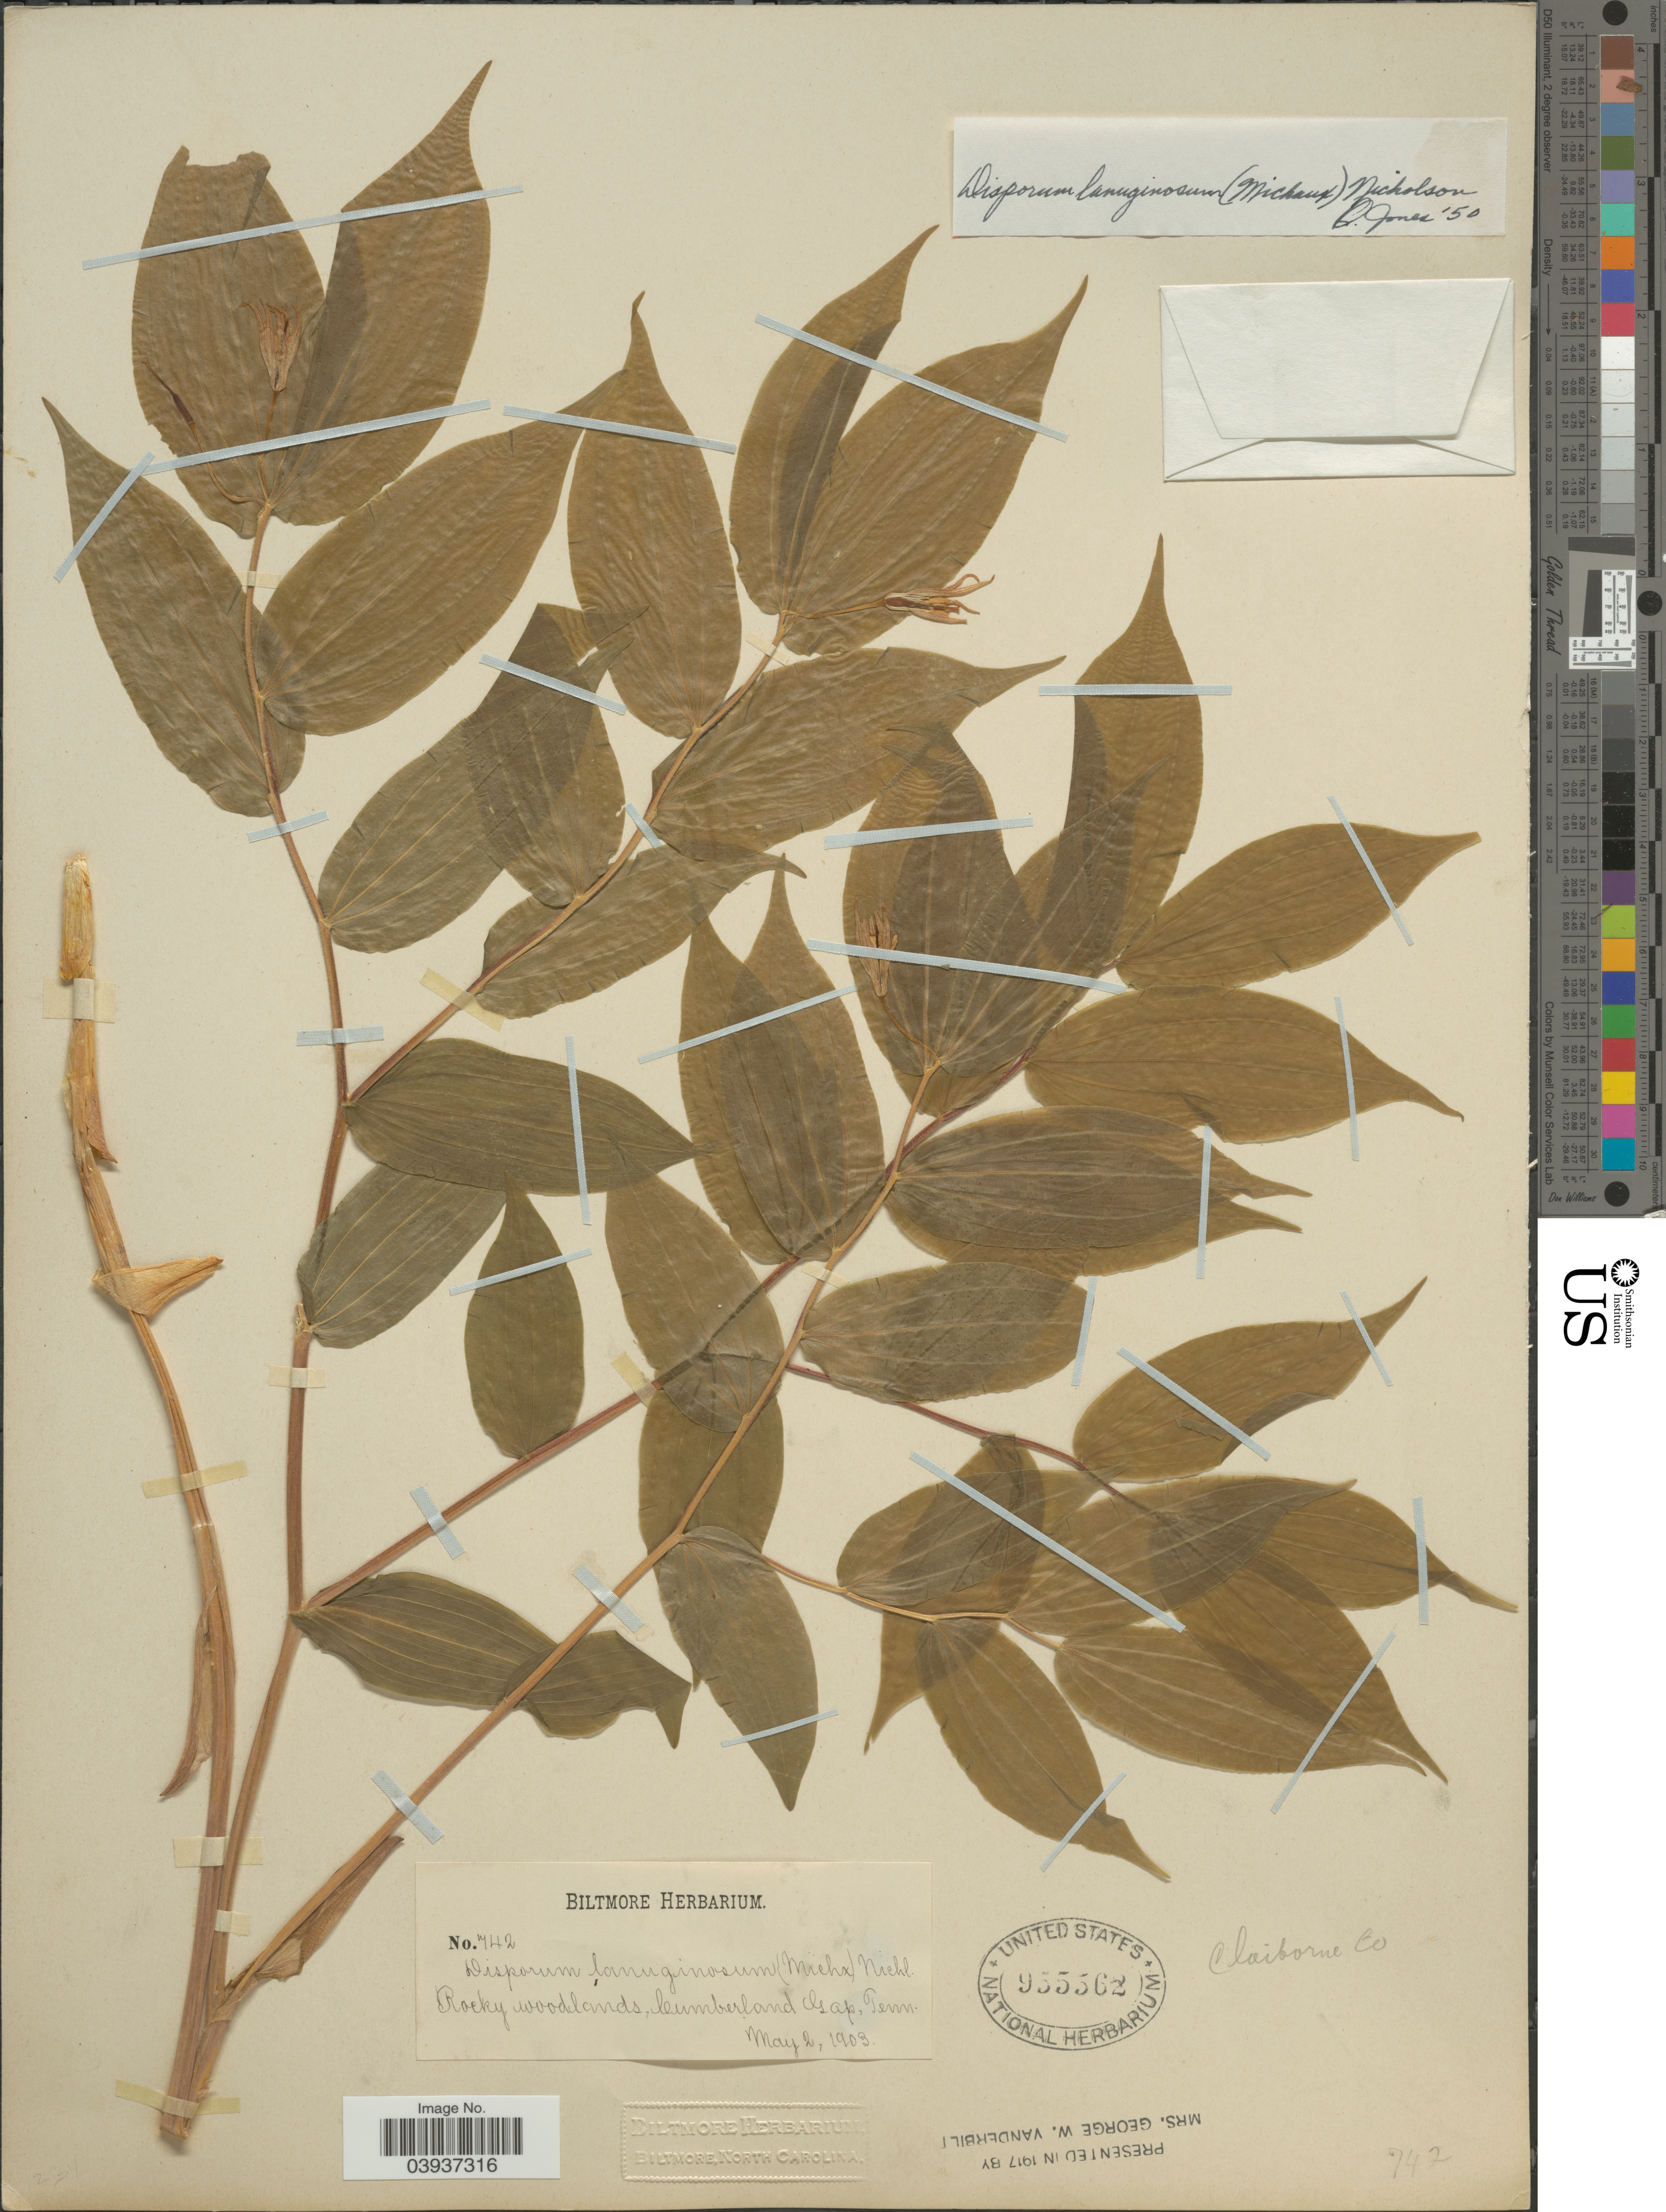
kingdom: Plantae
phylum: Tracheophyta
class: Liliopsida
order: Liliales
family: Colchicaceae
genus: Disporum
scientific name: Disporum lanuginosum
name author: (Michx.) G. Nicholson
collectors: ex herb. Biltmore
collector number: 742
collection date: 1903-05-02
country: United States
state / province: Tennessee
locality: Rocky woodlands, Cumberland Gap. Claiborne Co.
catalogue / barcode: US 955562